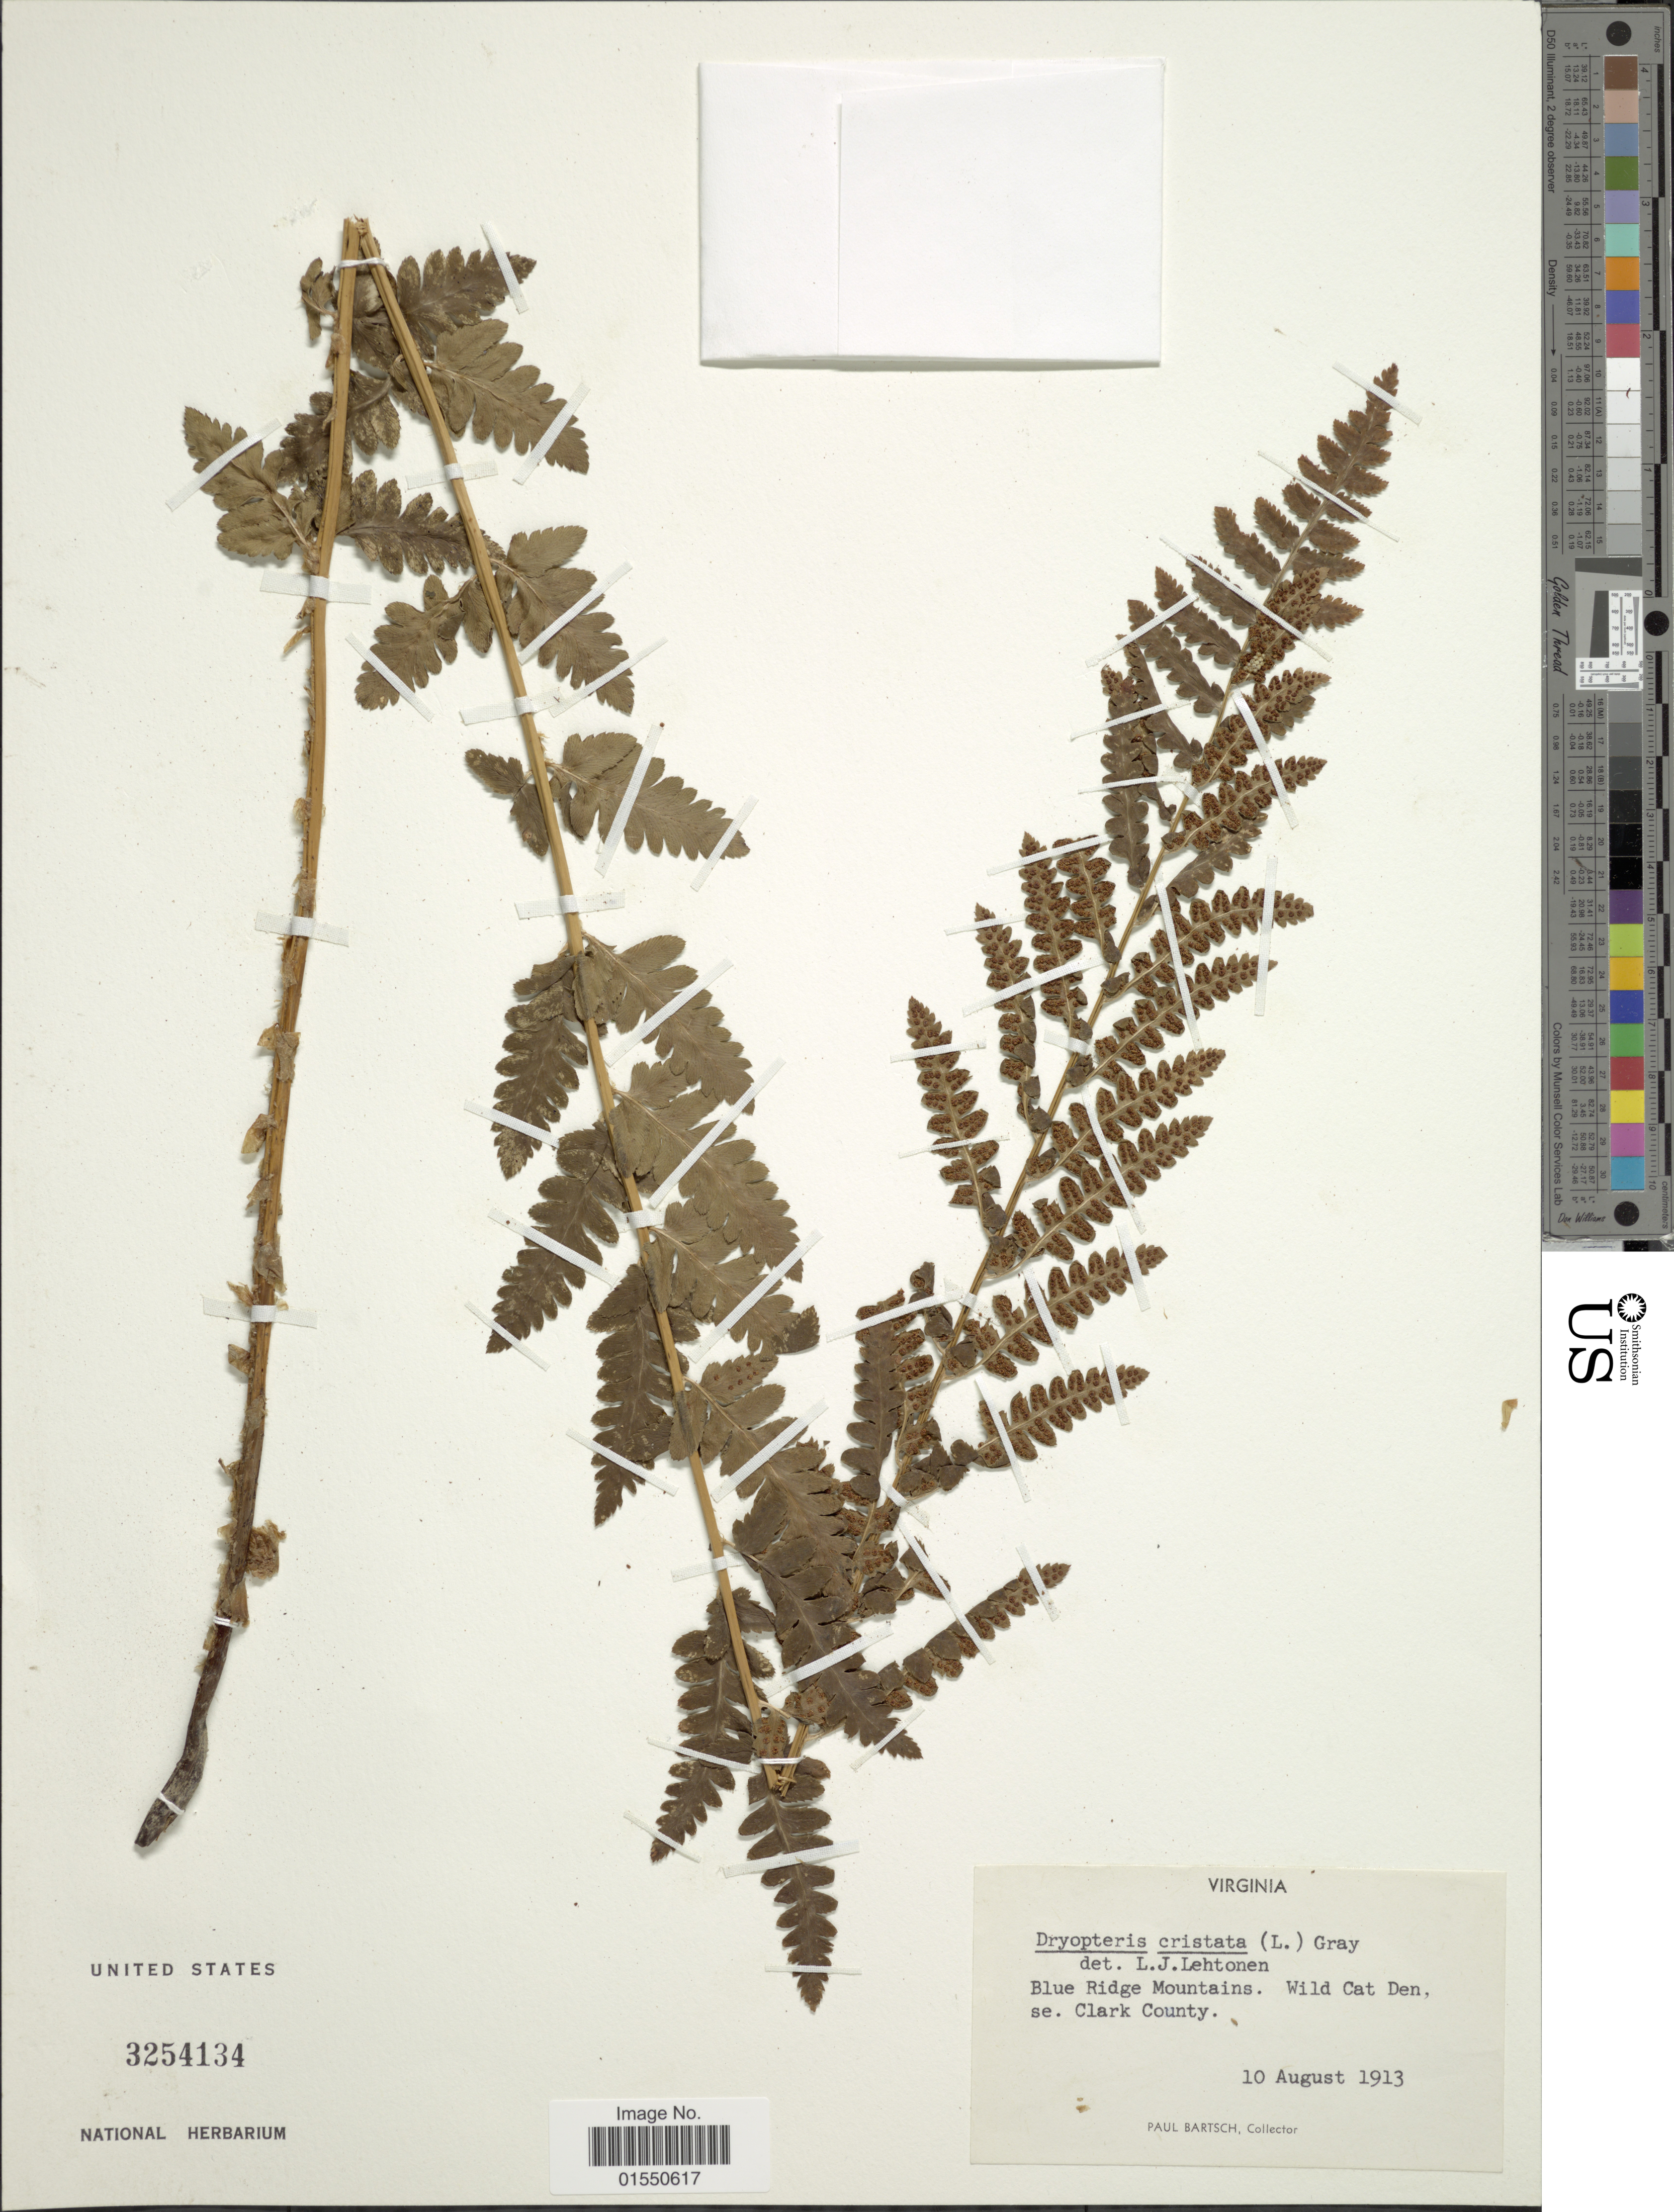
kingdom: Plantae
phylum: Tracheophyta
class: Polypodiopsida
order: Polypodiales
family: Dryopteridaceae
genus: Dryopteris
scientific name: Dryopteris cristata var. spinulosa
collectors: P. Bartsch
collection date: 1913-08-10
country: United States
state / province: Virginia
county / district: Clarke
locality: Blue Ridge Mountains. Wild Cat Den, SE Clark County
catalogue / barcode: US 3254134